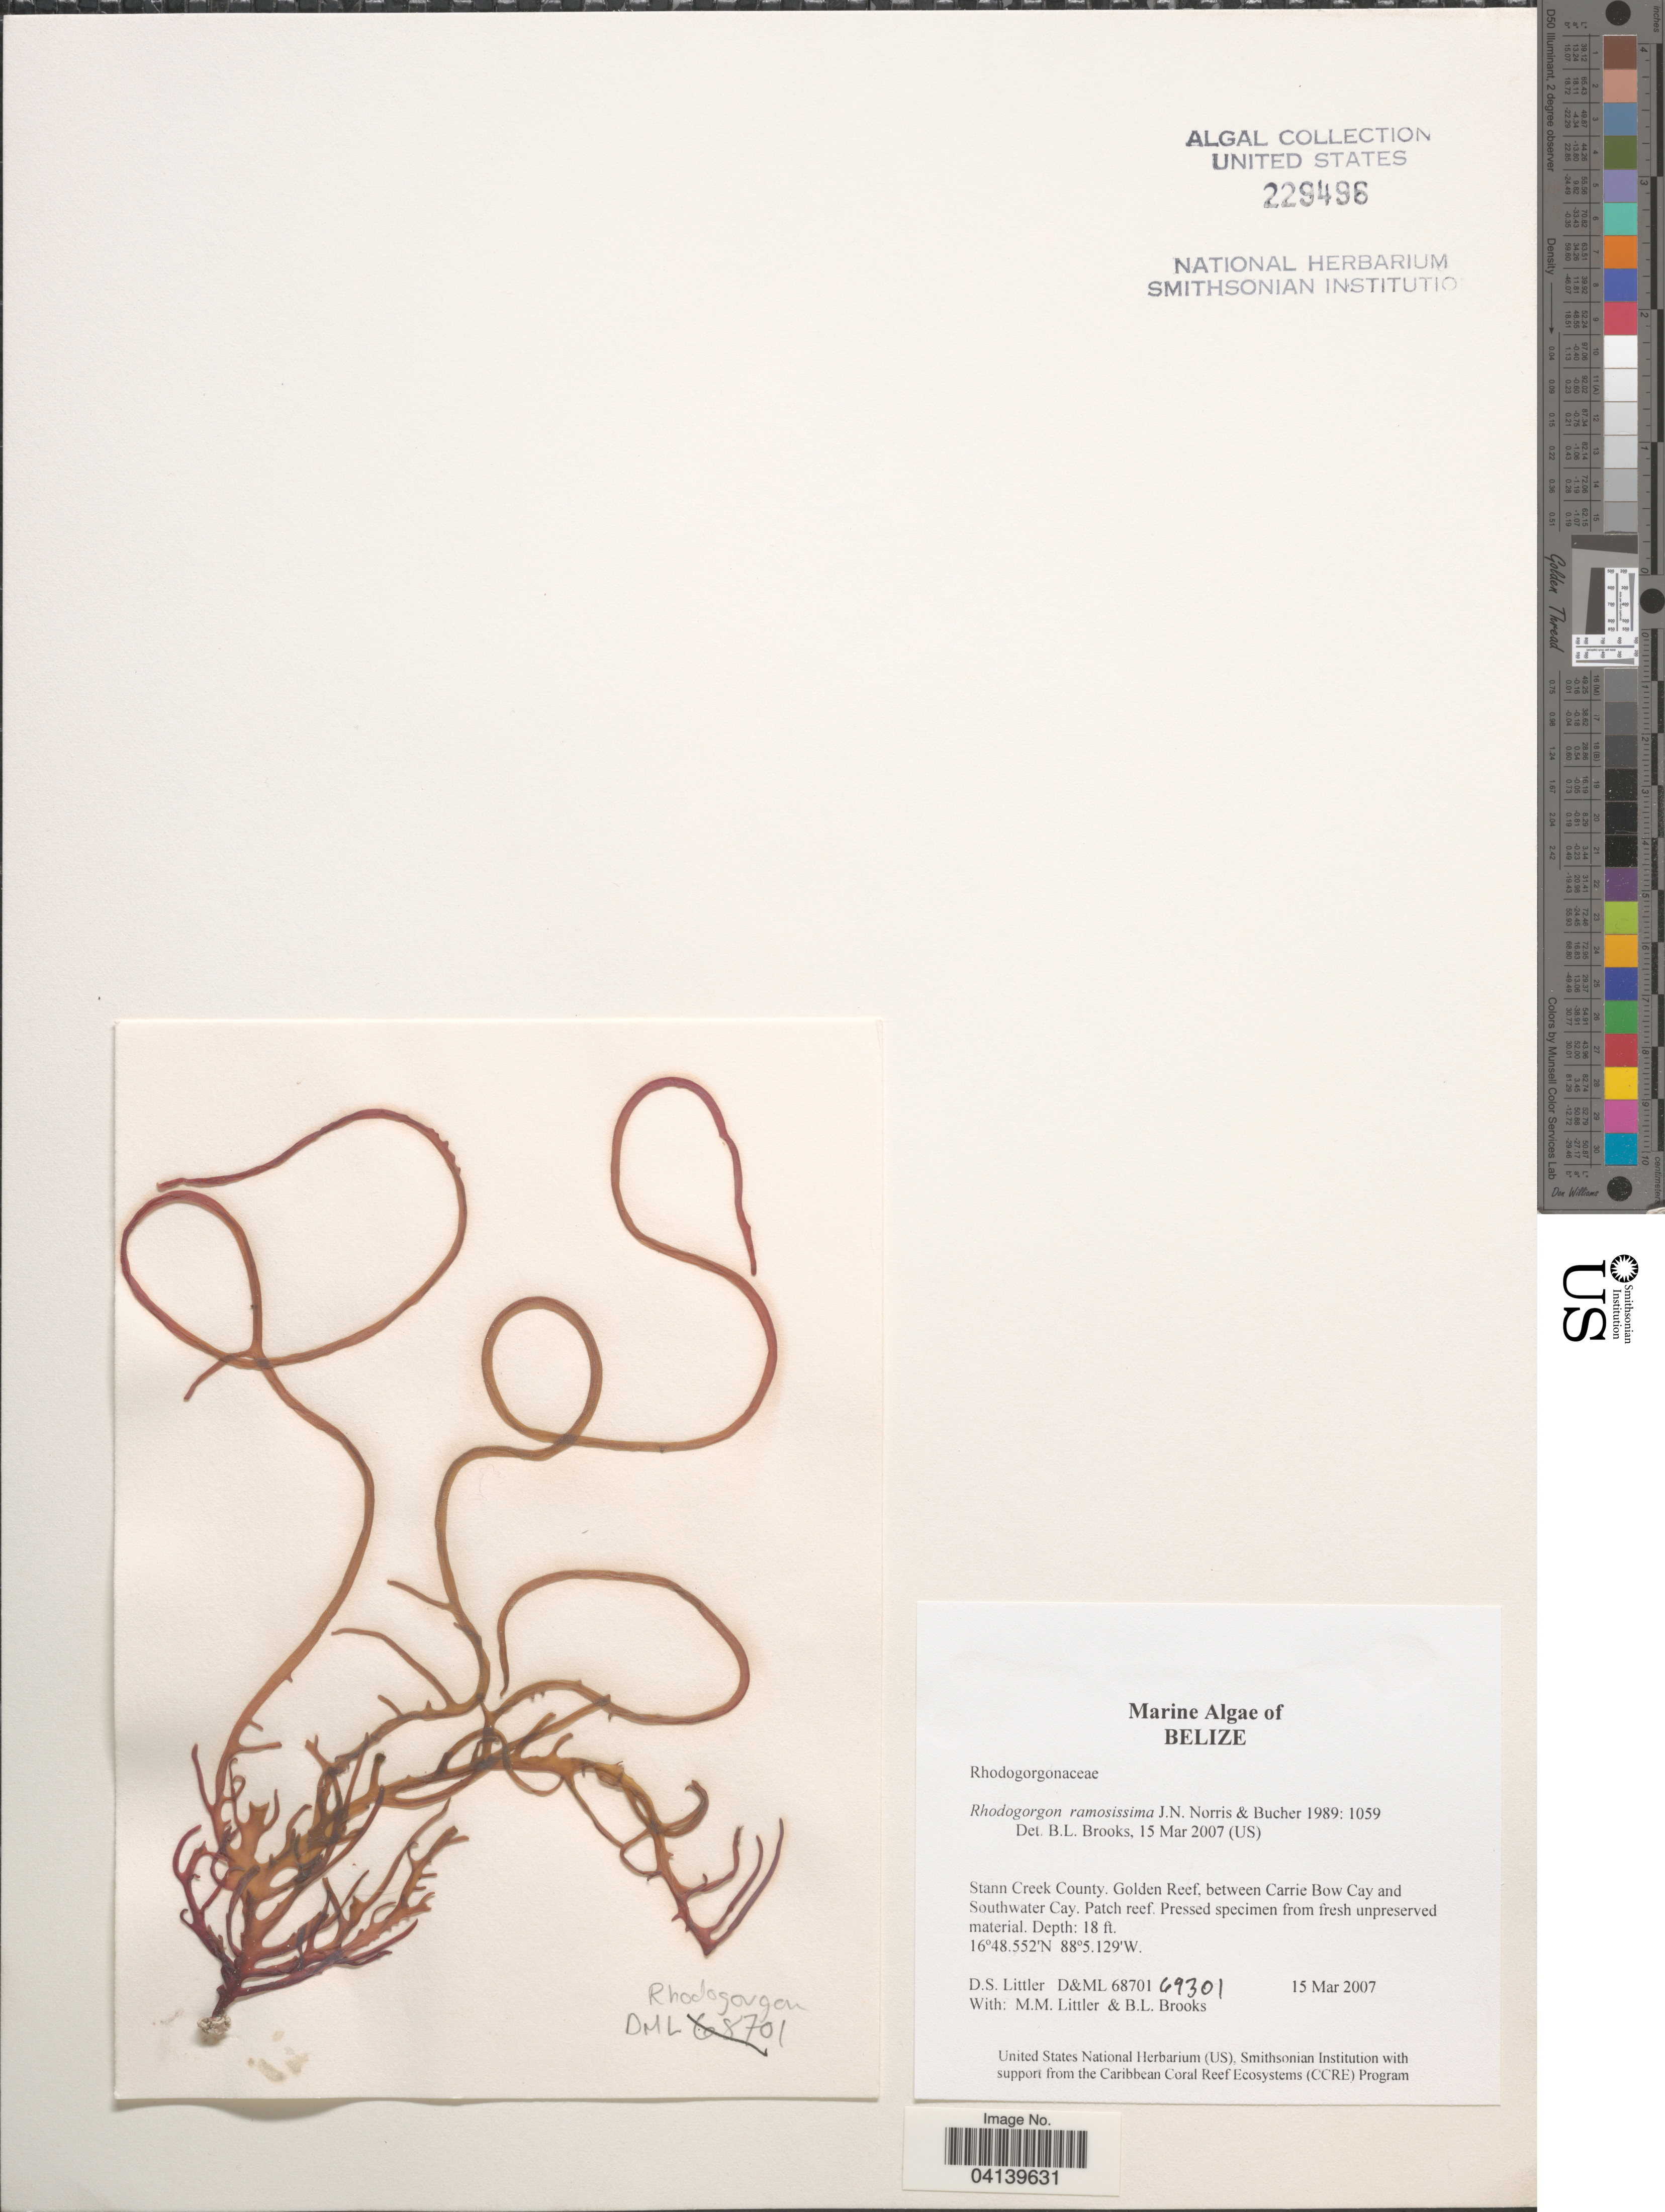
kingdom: Plantae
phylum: Rhodophyta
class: Florideophyceae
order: Rhodogorgonales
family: Rhodogorgonaceae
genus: Rhodogorgon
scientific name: Rhodogorgon ramosissima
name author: J.N. Norris & K.E. Bucher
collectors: D. S. Littler & B. Brooks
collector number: D&ML69301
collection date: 2007-03-15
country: Belize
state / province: Stann Creek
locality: Stann Creek County. Golden Reef, between Carrie Bow Cay and Southwater Cay.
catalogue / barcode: US 229496